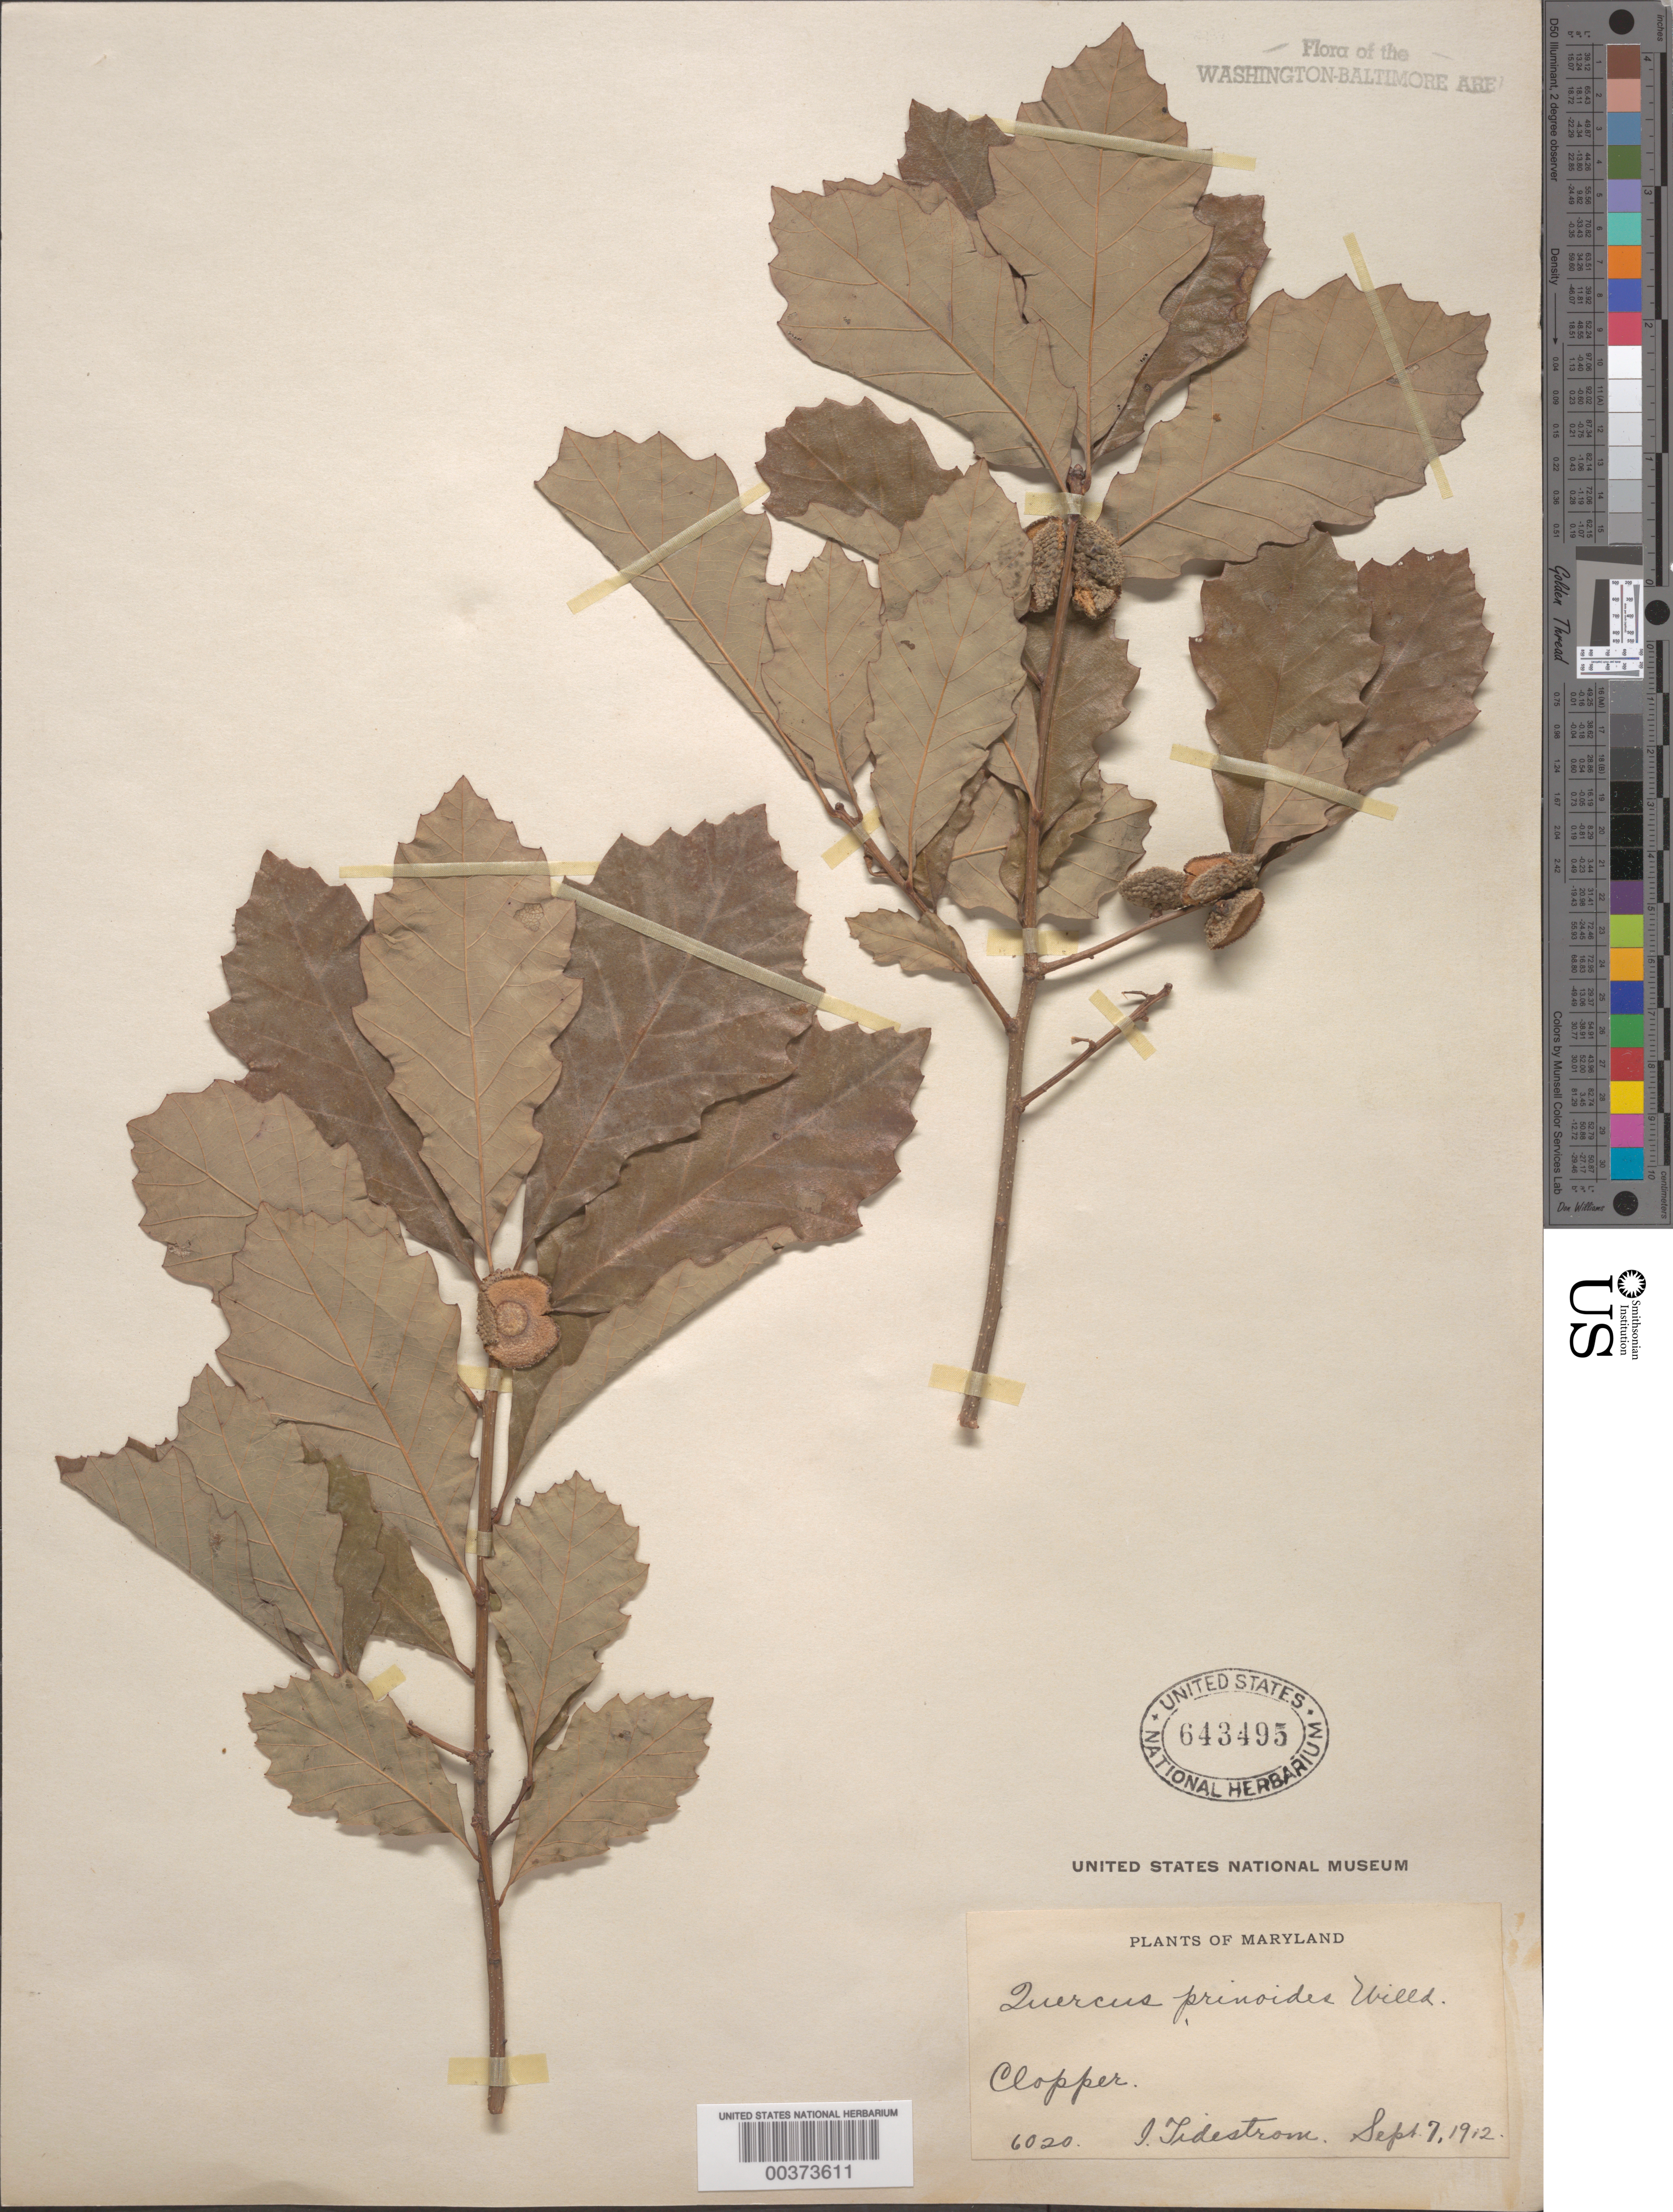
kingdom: Plantae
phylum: Tracheophyta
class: Magnoliopsida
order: Fagales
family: Fagaceae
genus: Quercus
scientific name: Quercus prinoides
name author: Willd.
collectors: I. F. Tidestrom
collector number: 6020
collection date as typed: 07 Sep 1912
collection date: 1912-09-07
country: United States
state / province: Maryland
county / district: Montgomery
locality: Clopper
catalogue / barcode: US 643495